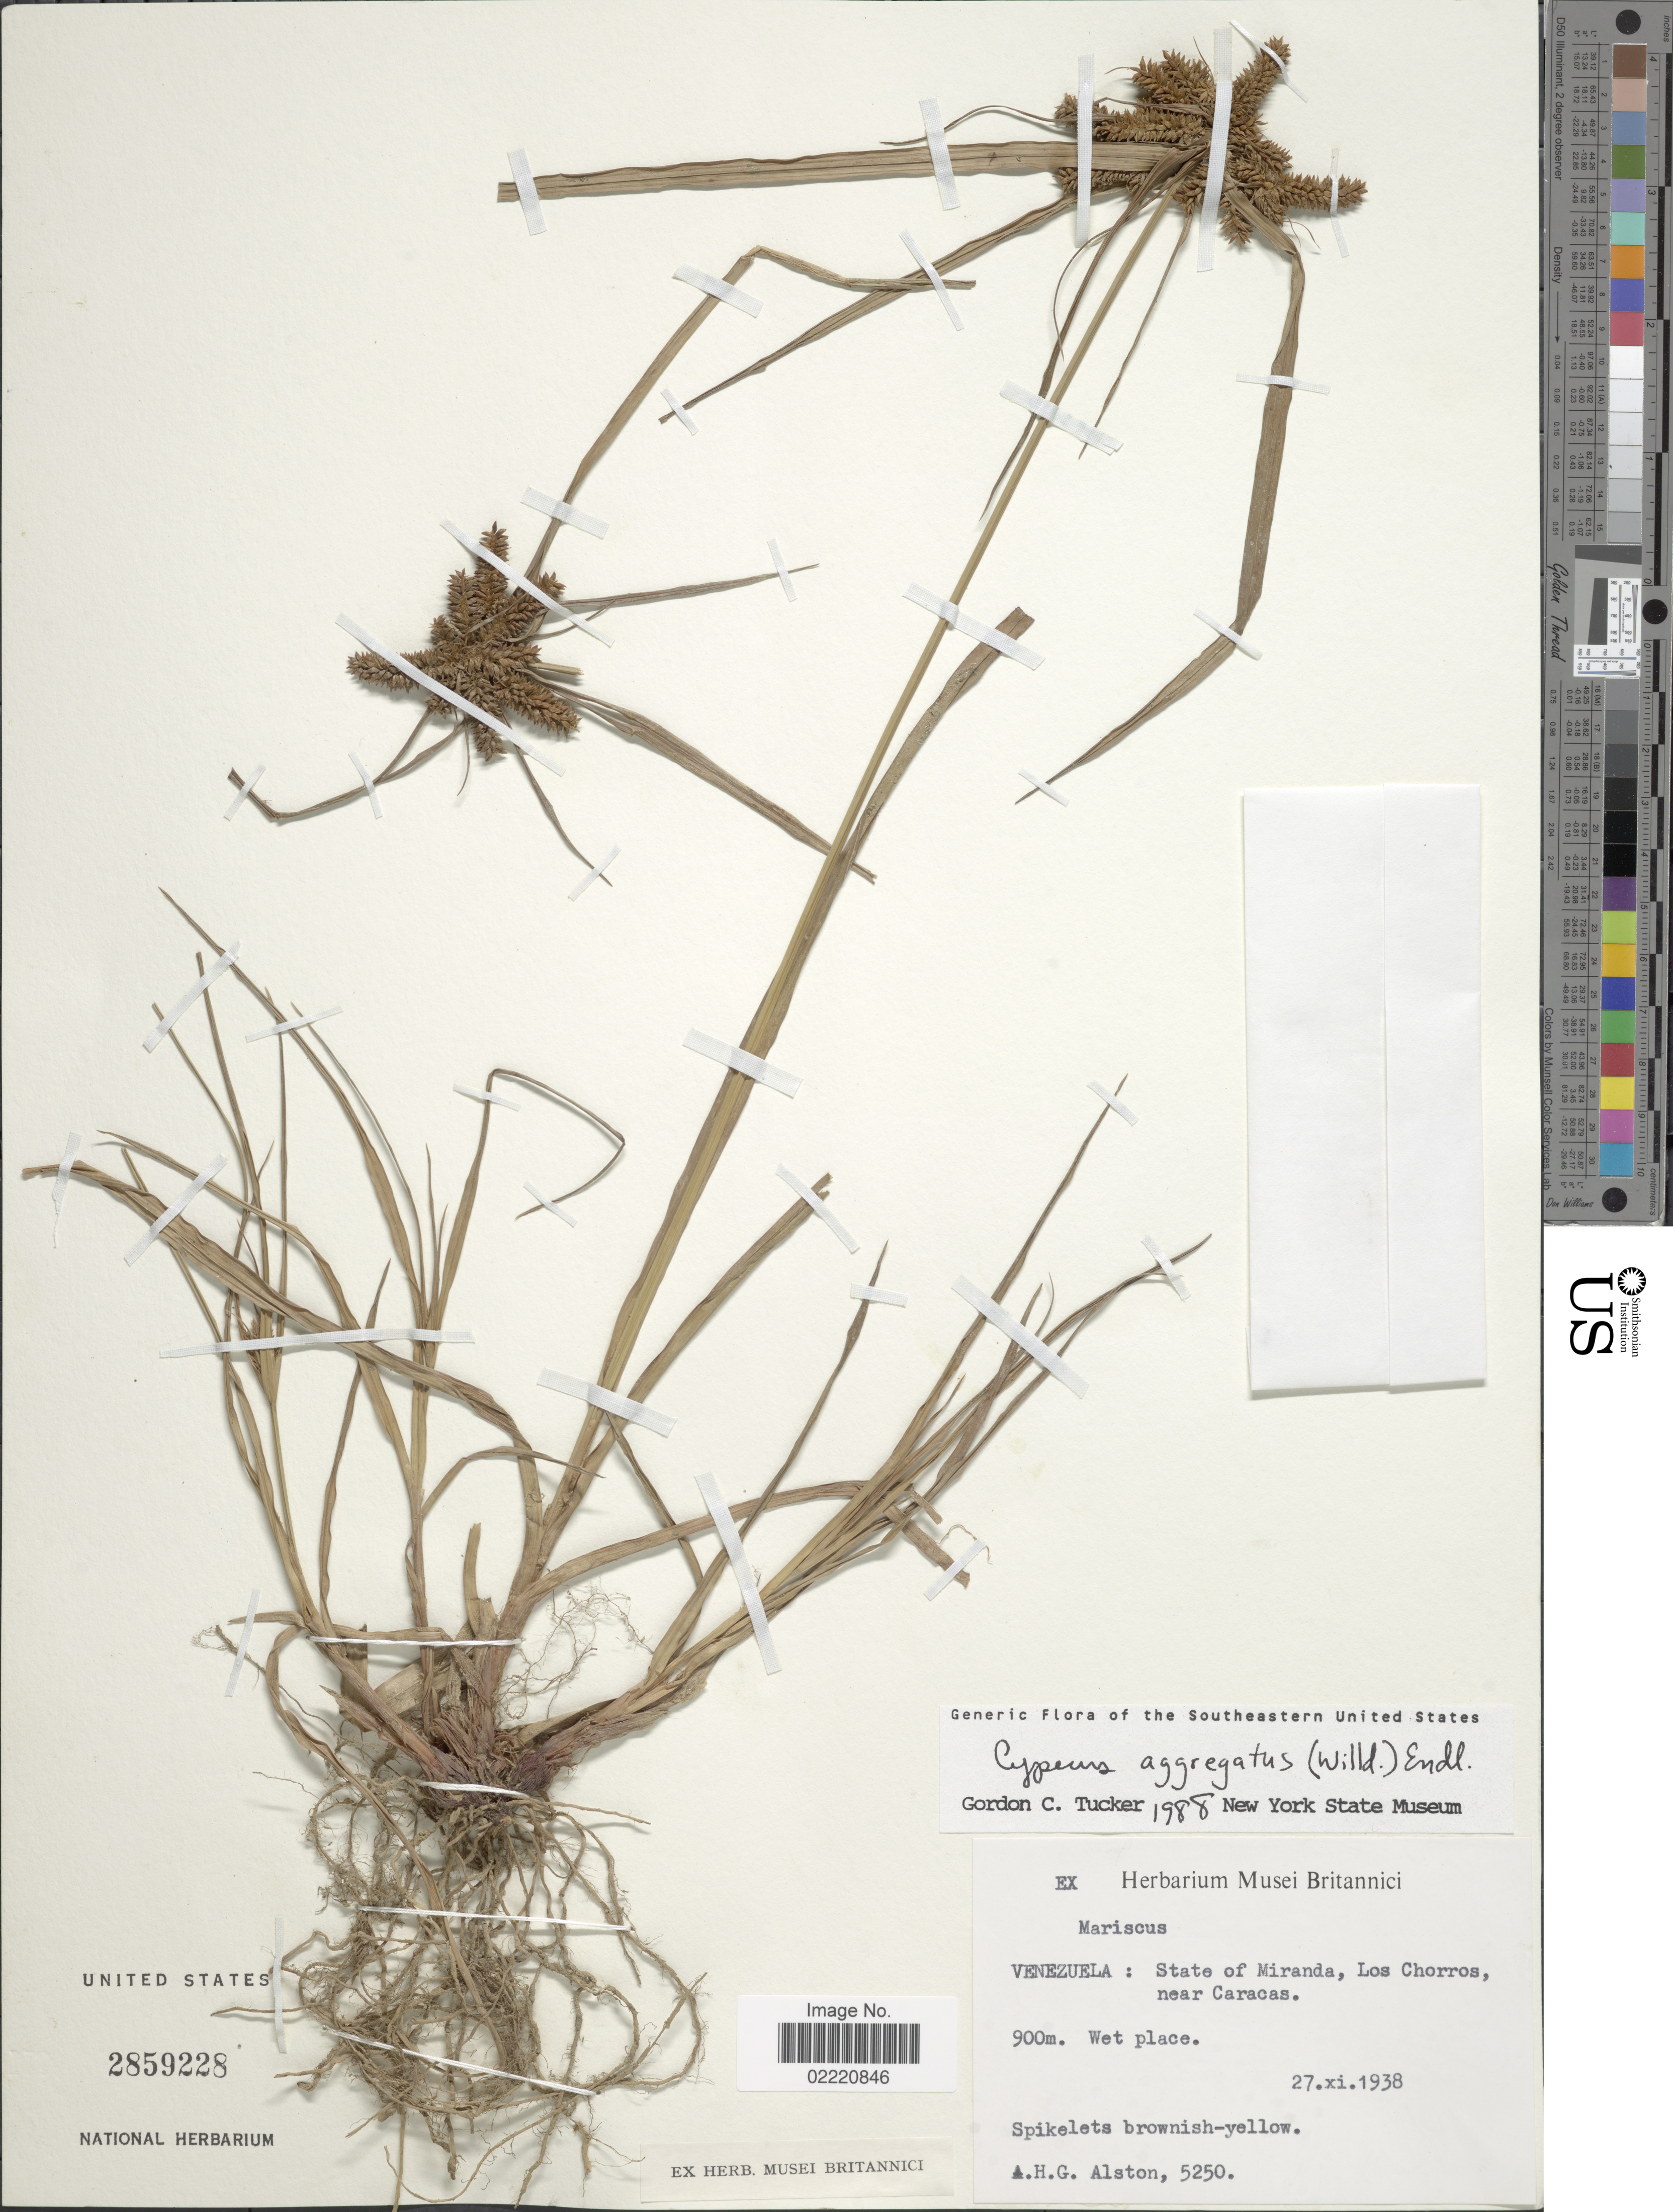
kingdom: Plantae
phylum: Tracheophyta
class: Liliopsida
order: Poales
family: Cyperaceae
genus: Cyperus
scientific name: Cyperus aggregatus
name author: (Willd.) Endl.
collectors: A. H. Alston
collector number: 5250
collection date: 1938-11-27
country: Venezuela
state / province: Miranda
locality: Los Chorros, near Caracas.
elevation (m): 900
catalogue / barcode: US 2859228